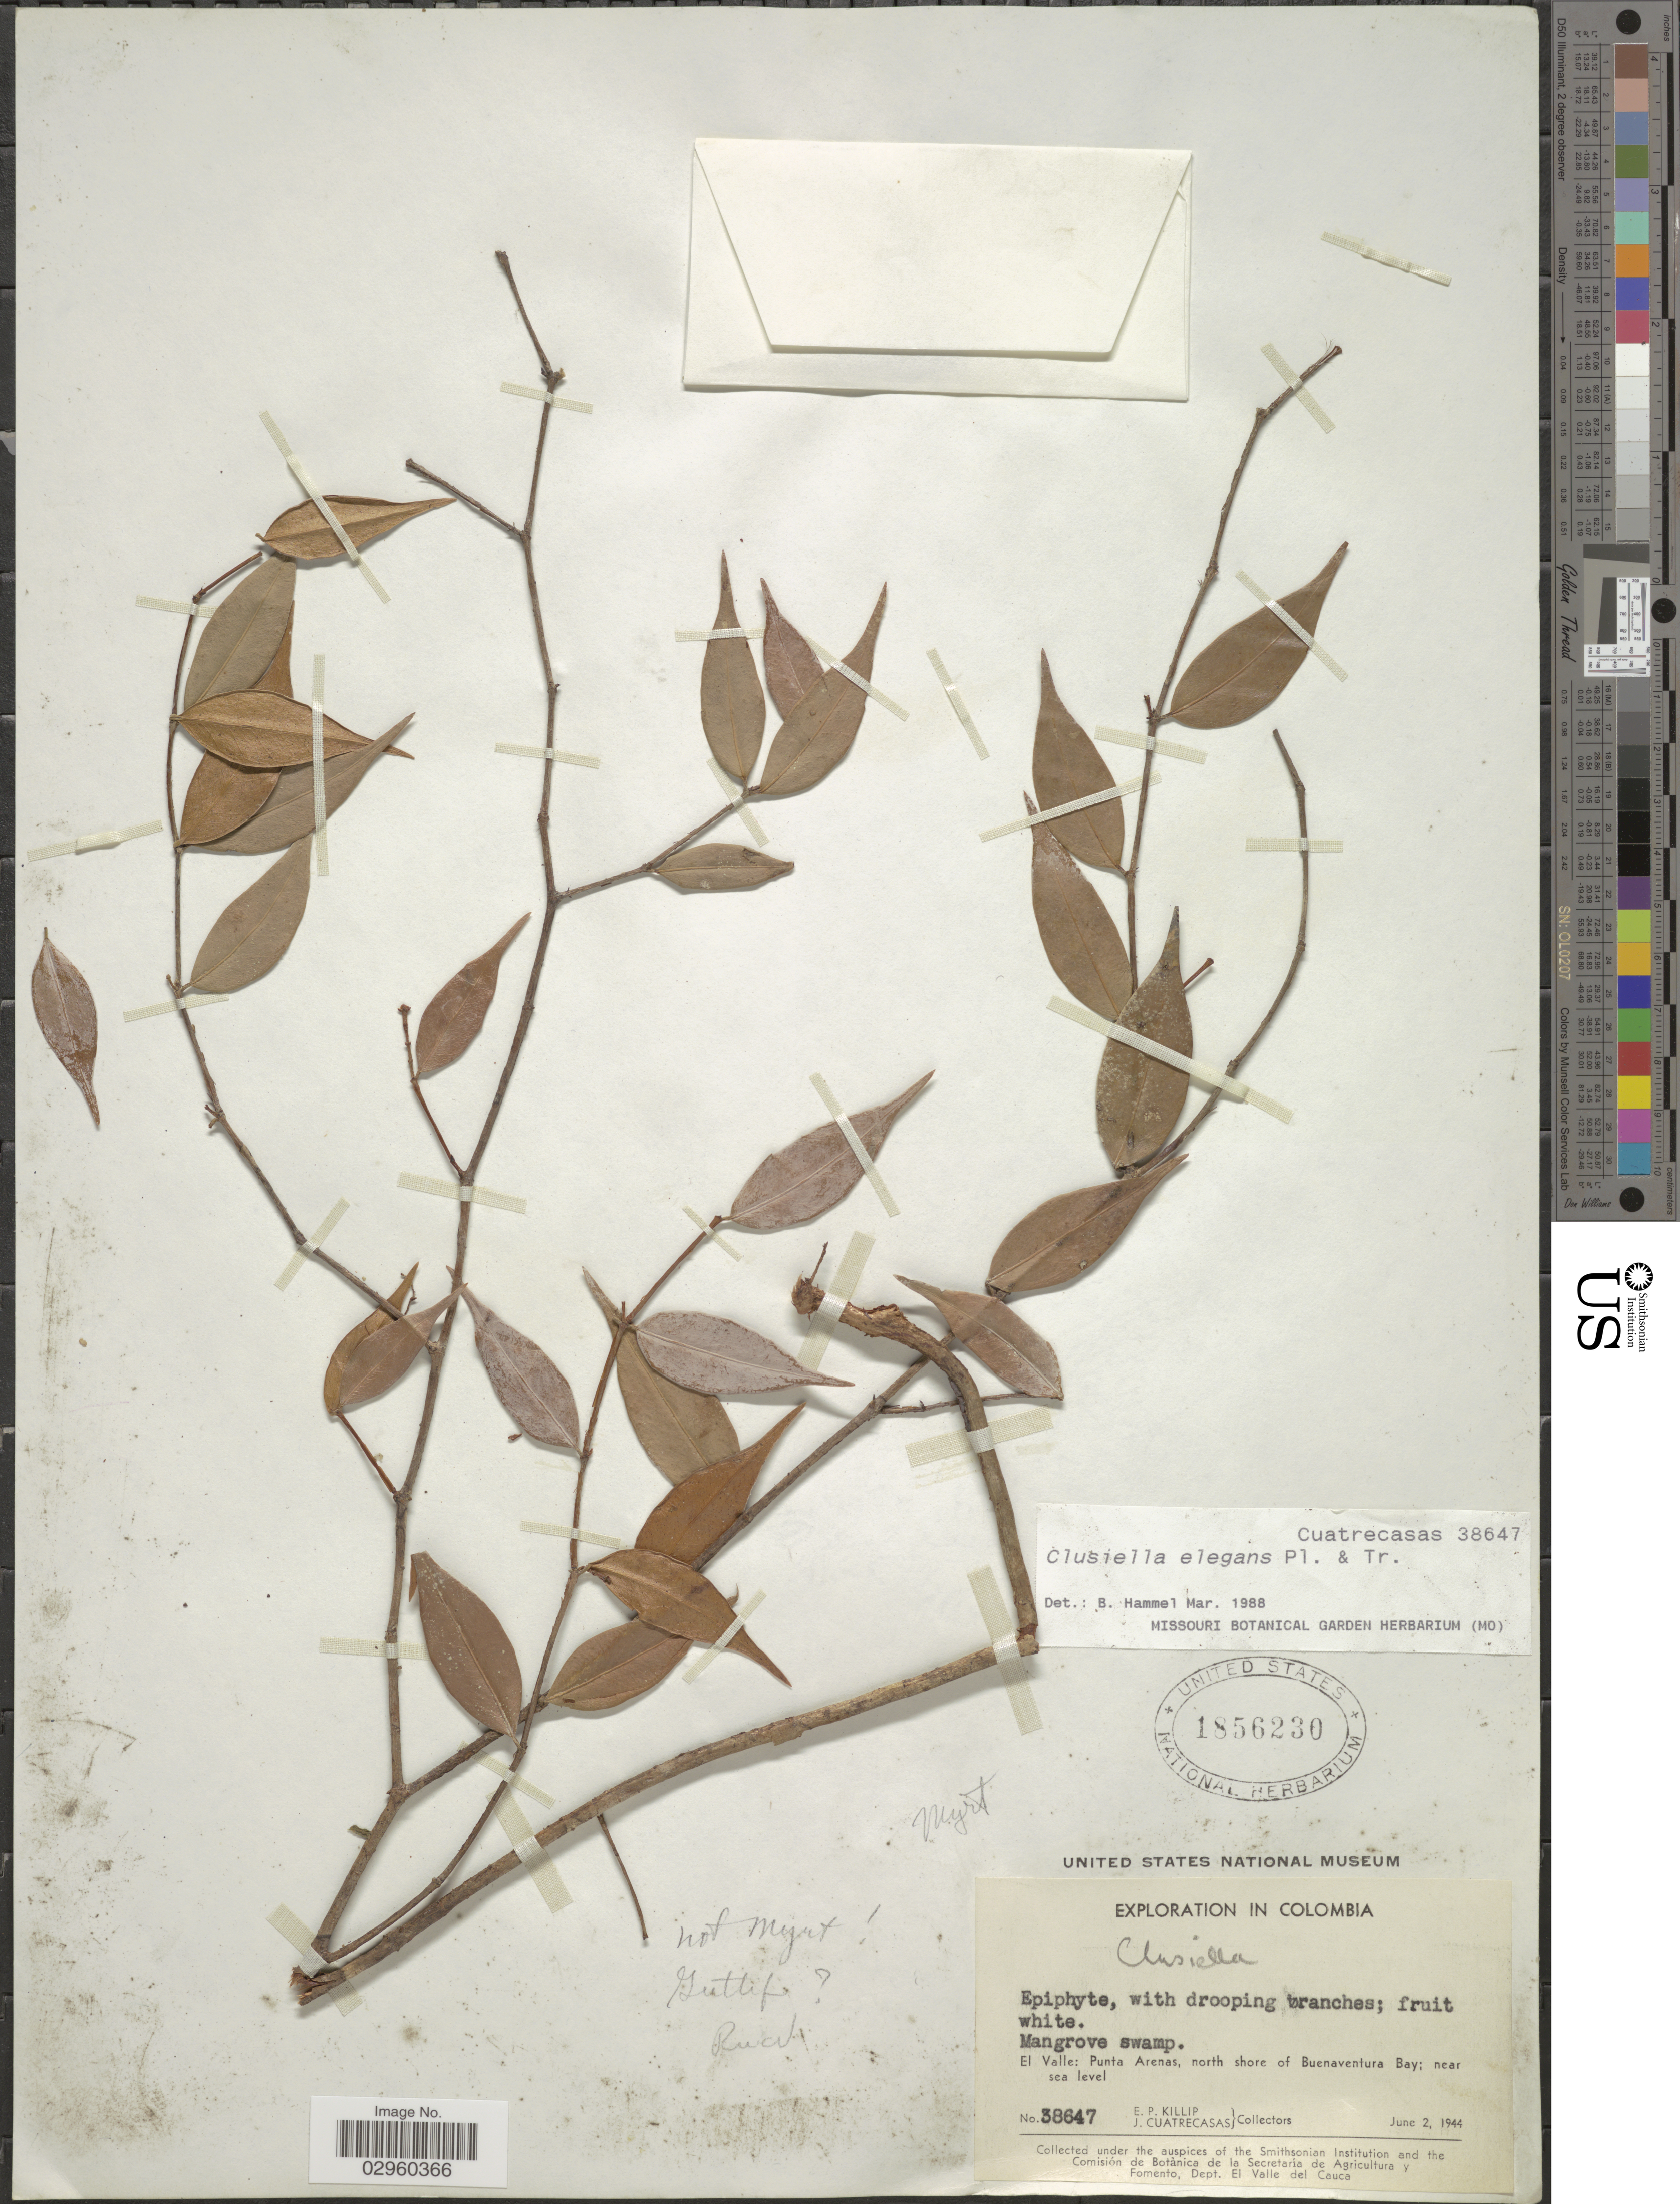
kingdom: Plantae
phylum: Tracheophyta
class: Magnoliopsida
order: Malpighiales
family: Calophyllaceae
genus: Clusiella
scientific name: Clusiella elegans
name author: Planch. & Triana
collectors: E. P. Killip & J. Cuatrecasas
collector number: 38647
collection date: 1944-06-02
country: Colombia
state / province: Valle del Cauca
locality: Mangrove swamp, El Valle: Punta Arenas, north shore of Buenaventura Bay.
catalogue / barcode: US 1856230